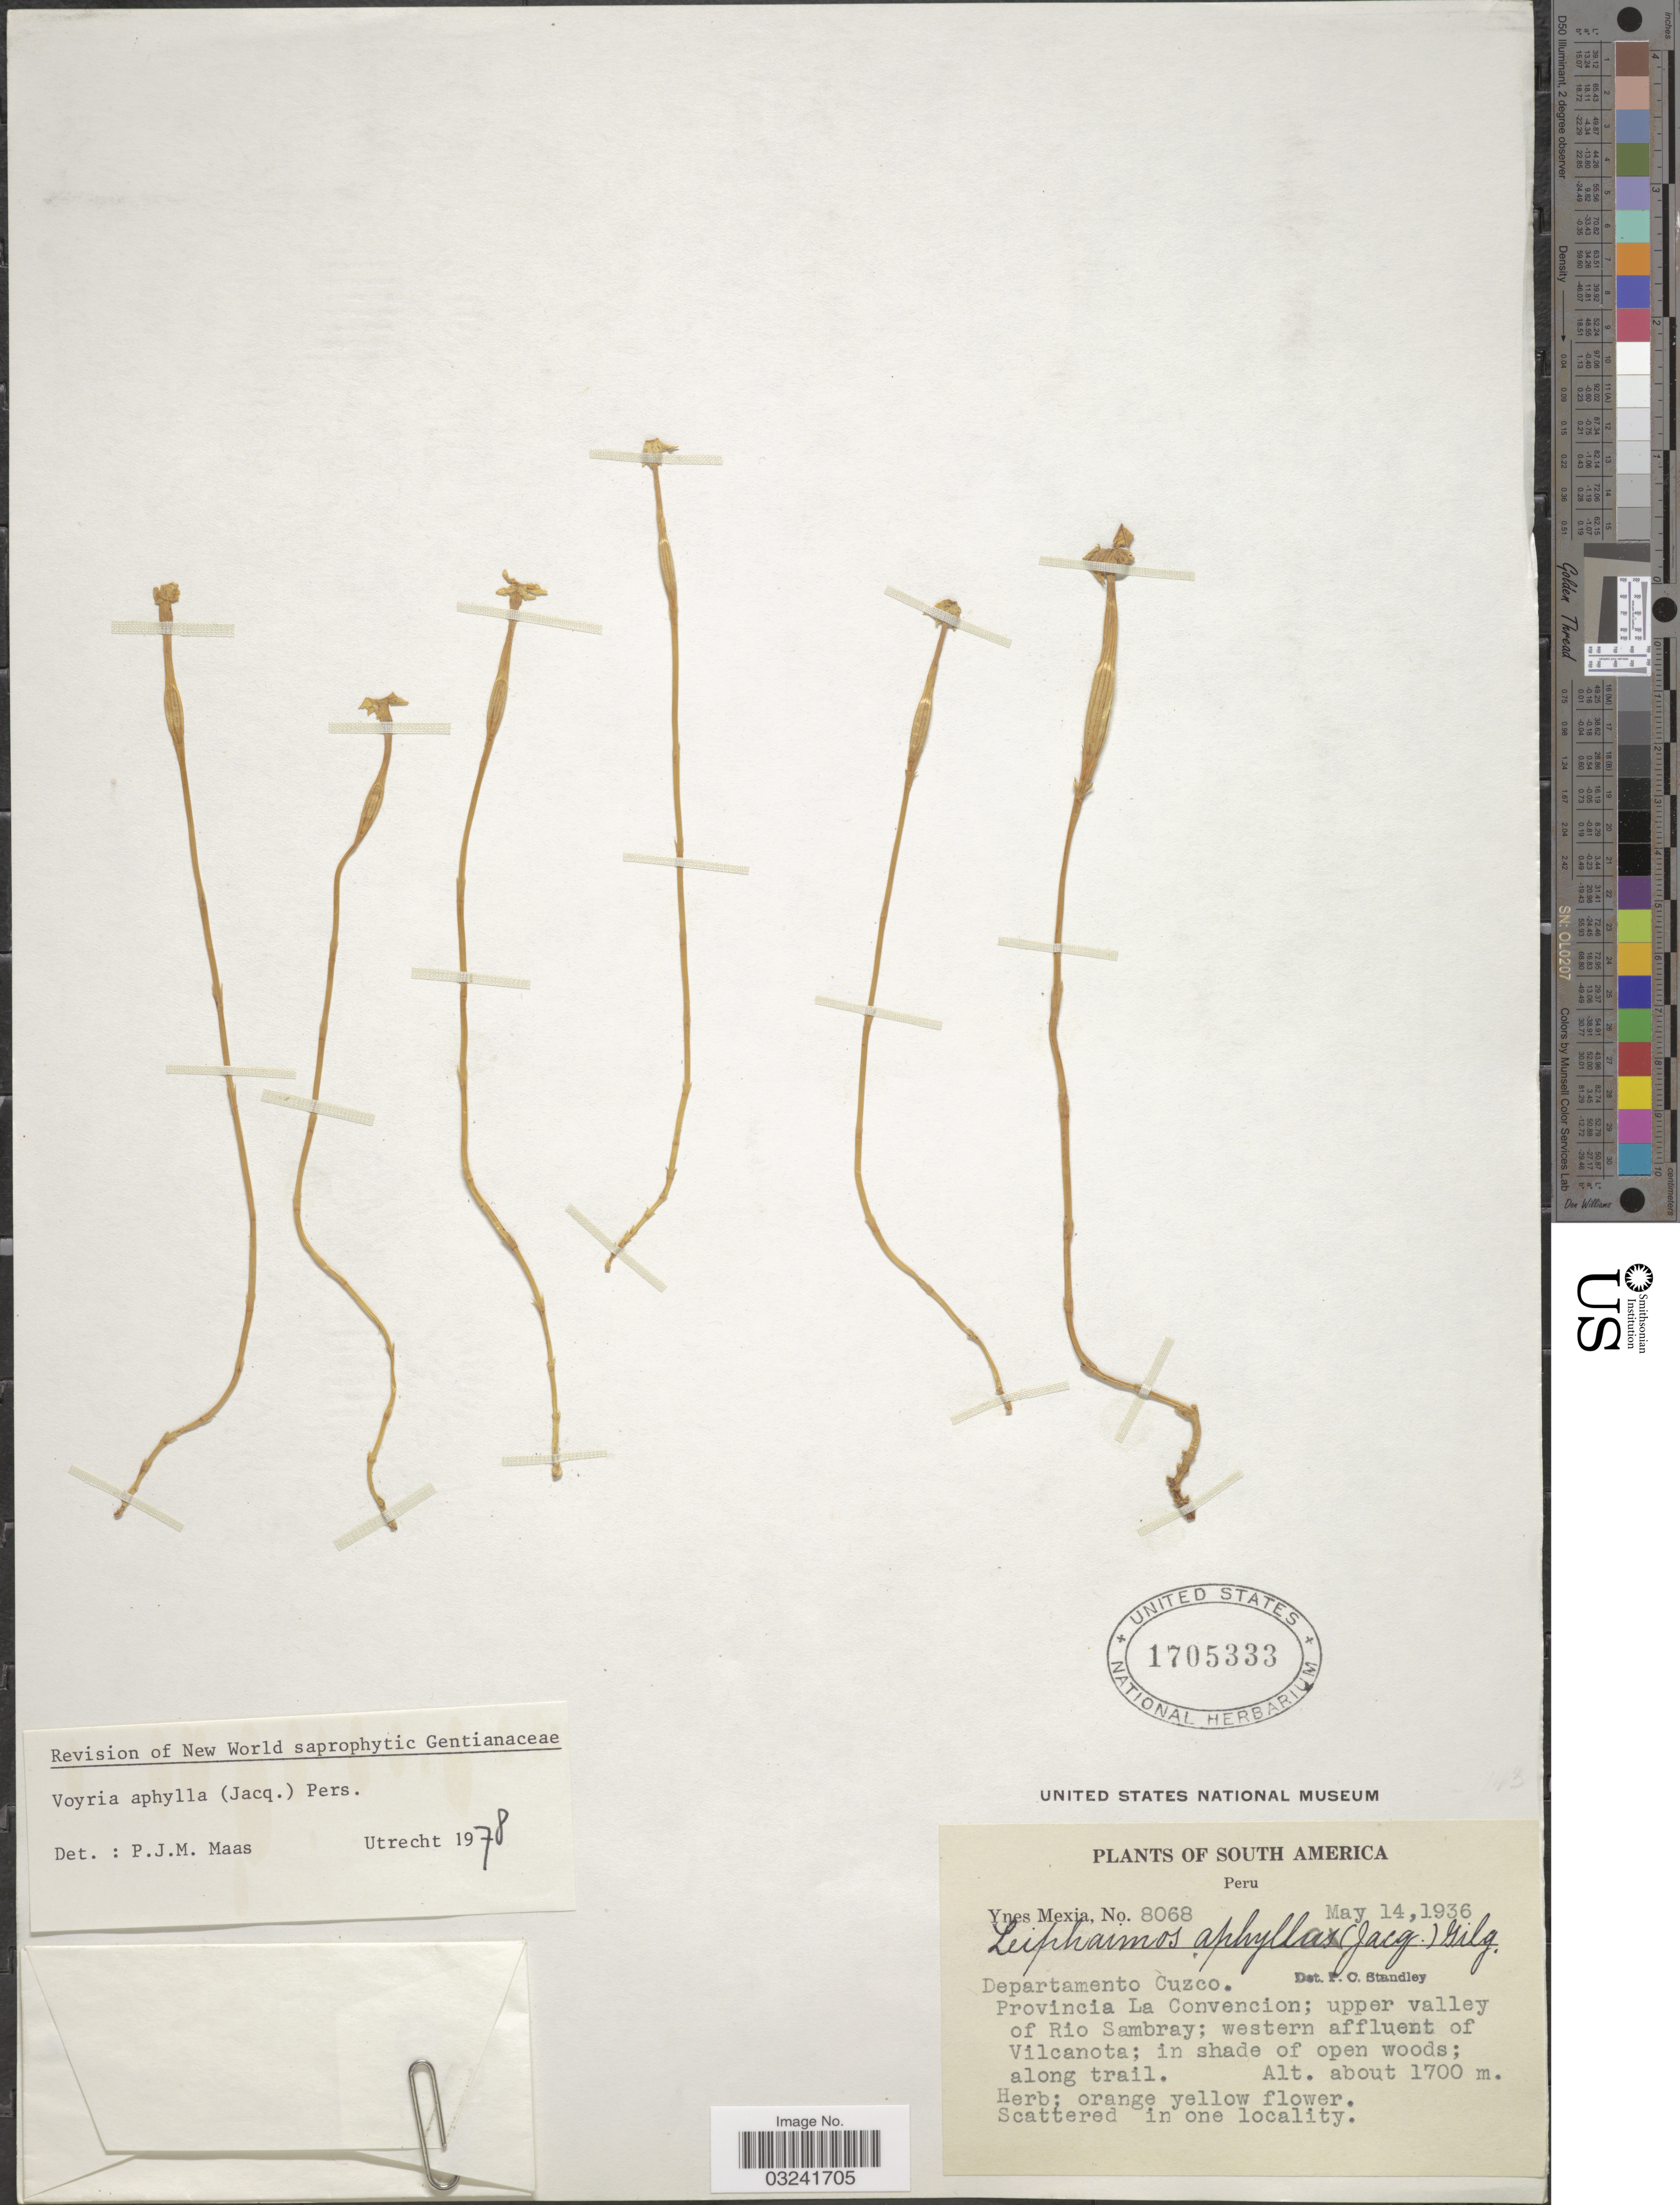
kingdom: Plantae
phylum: Tracheophyta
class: Magnoliopsida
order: Gentianales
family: Gentianaceae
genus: Voyria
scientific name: Voyria aphylla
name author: (Jacq.) Pers.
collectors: Y. Mexia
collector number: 8068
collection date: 1936-05-14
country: Peru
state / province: Cusco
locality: Departamento Cuzco. Provincia La Convencion; upper valley of Rio Sambray; western affluent of Vilcanota.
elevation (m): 1700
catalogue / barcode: US 1705333